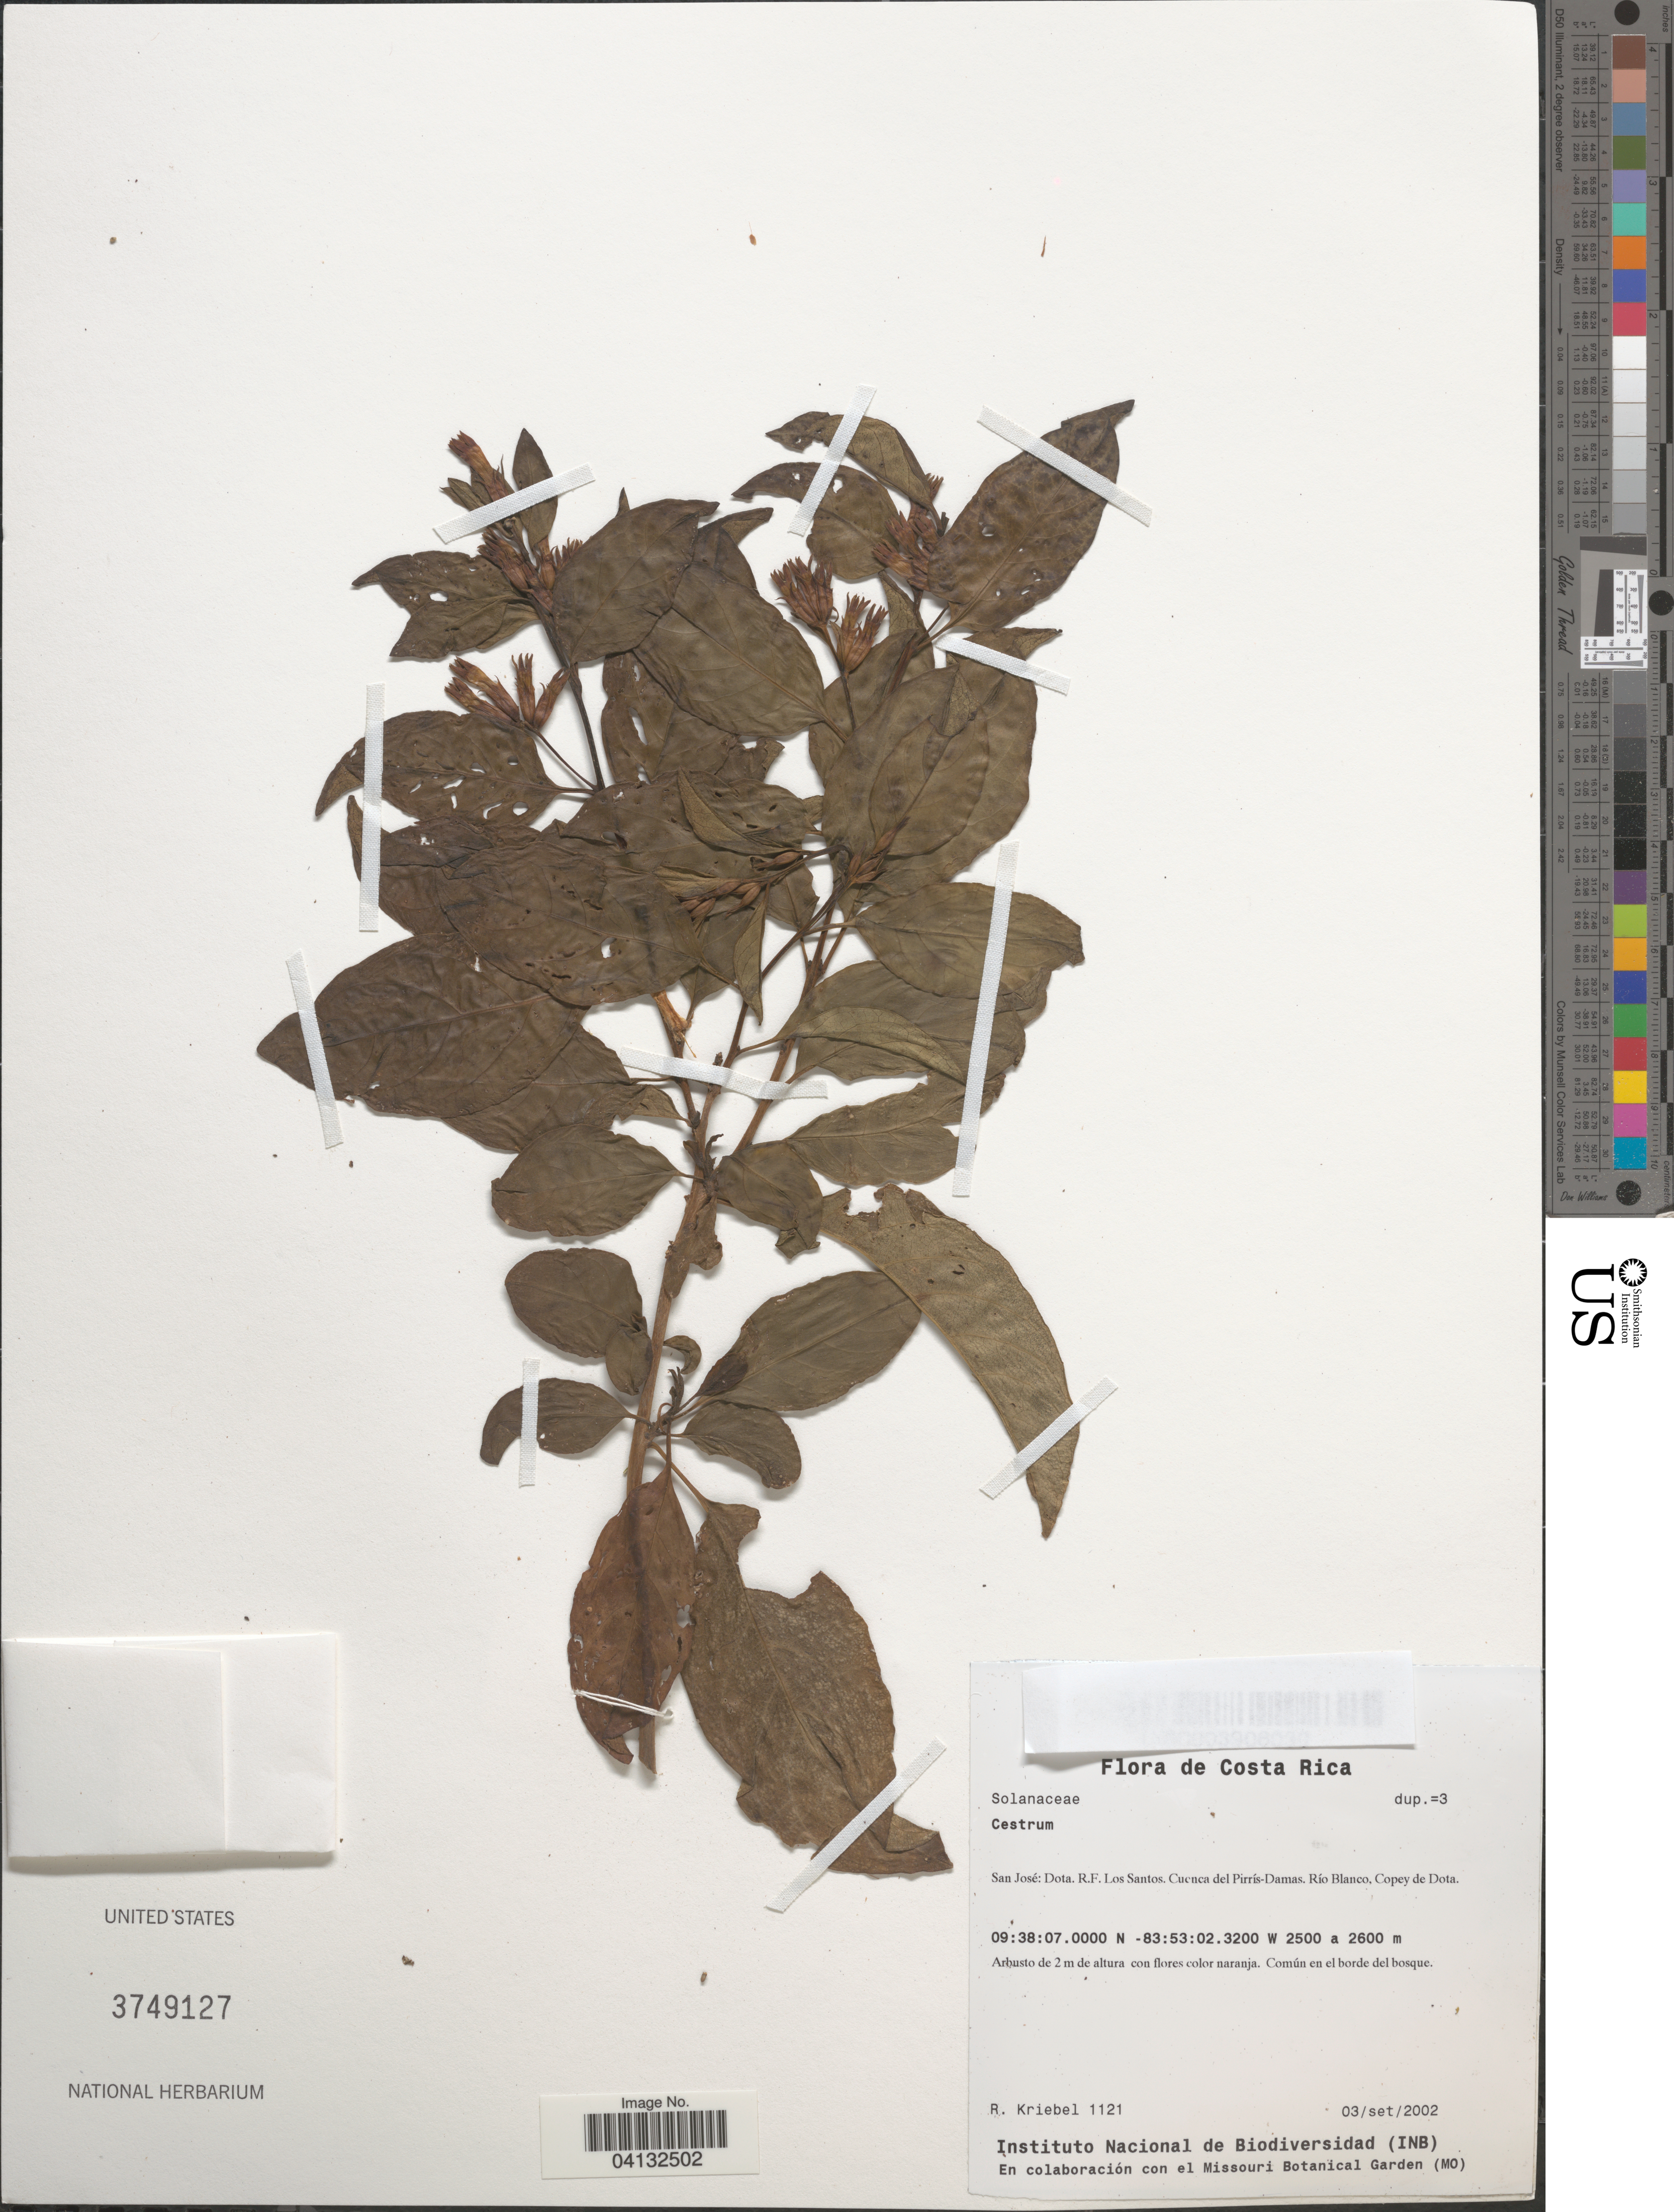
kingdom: Plantae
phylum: Tracheophyta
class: Magnoliopsida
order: Solanales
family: Solanaceae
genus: Cestrum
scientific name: Cestrum sp.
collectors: R. Kriebel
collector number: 1121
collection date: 2002-09-03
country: Costa Rica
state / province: San José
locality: Dota. R.F. Los Santos. Cuenca del Pirrís-Damas. Río Blanco, Copey de Dota.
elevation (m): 2500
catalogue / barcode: US 3749127